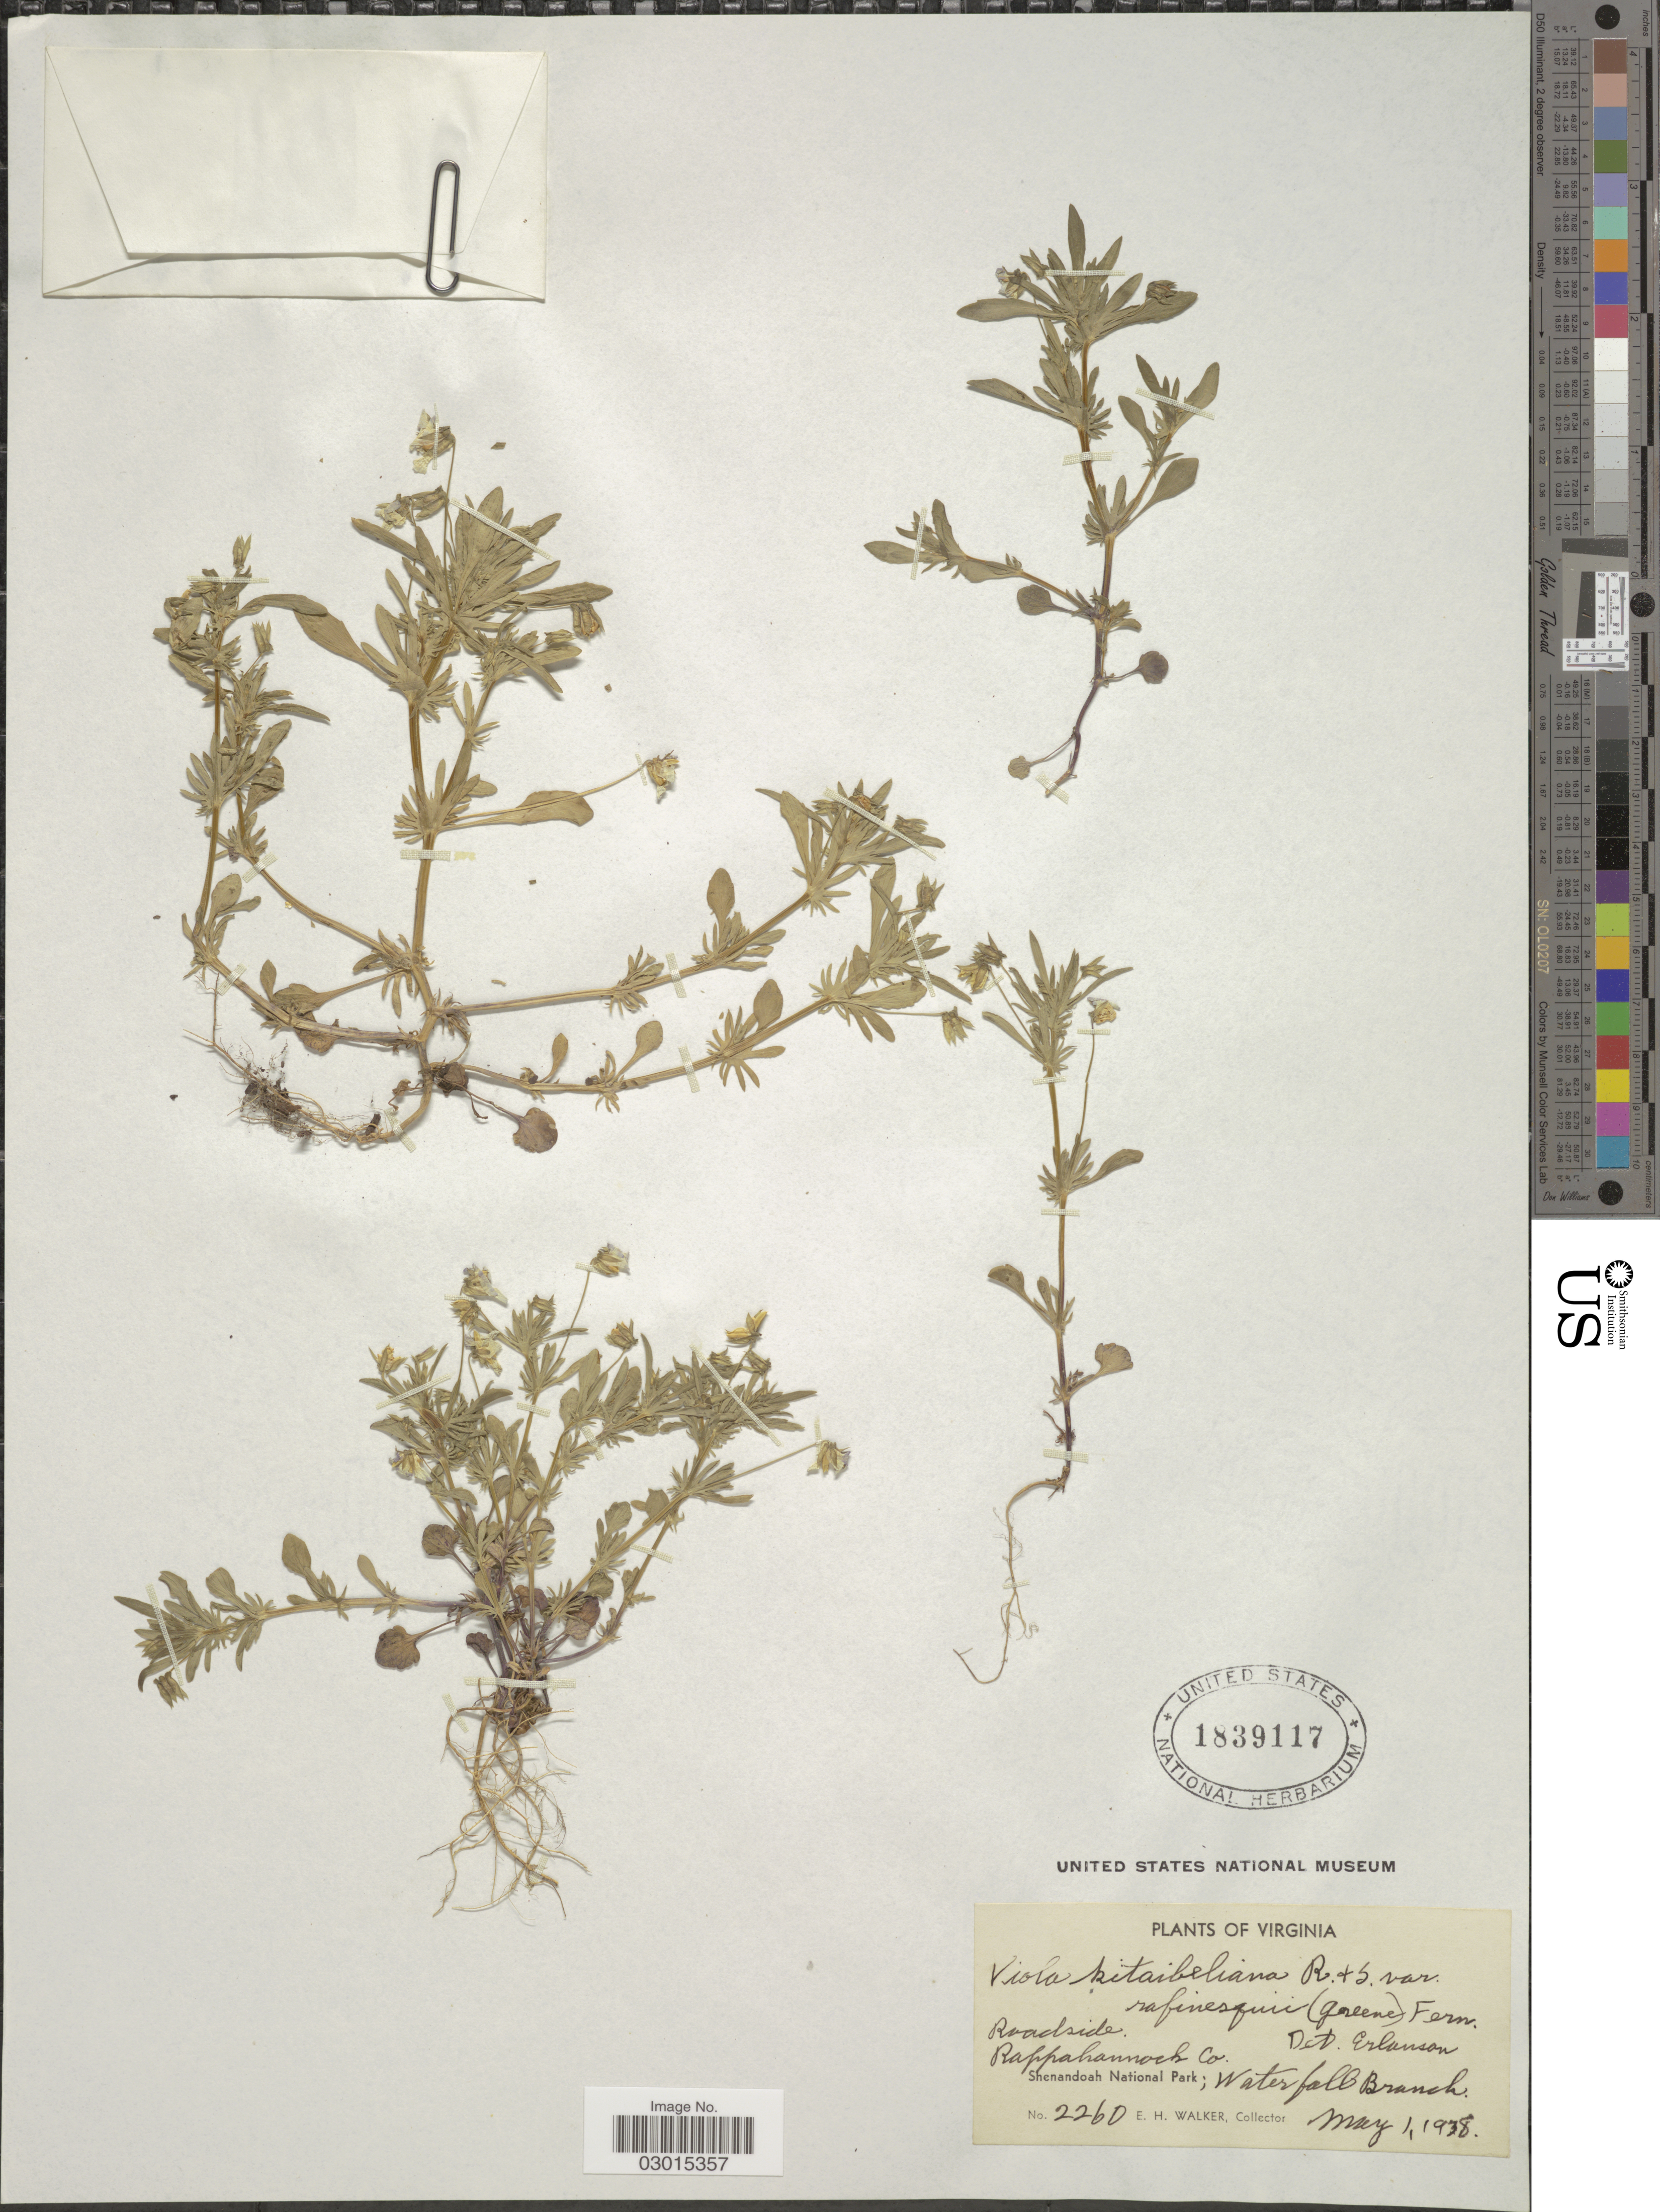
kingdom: Plantae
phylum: Tracheophyta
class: Magnoliopsida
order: Malpighiales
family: Violaceae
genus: Viola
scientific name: Viola kitaibeliana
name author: Schult.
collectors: E. H. Walker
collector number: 2260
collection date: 1938-05-01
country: United States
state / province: Virginia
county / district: Rappahannock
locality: Roadside. Rappahannock Co. Shenandoah National Park; Waterfall Branch.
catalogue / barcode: US 1839117